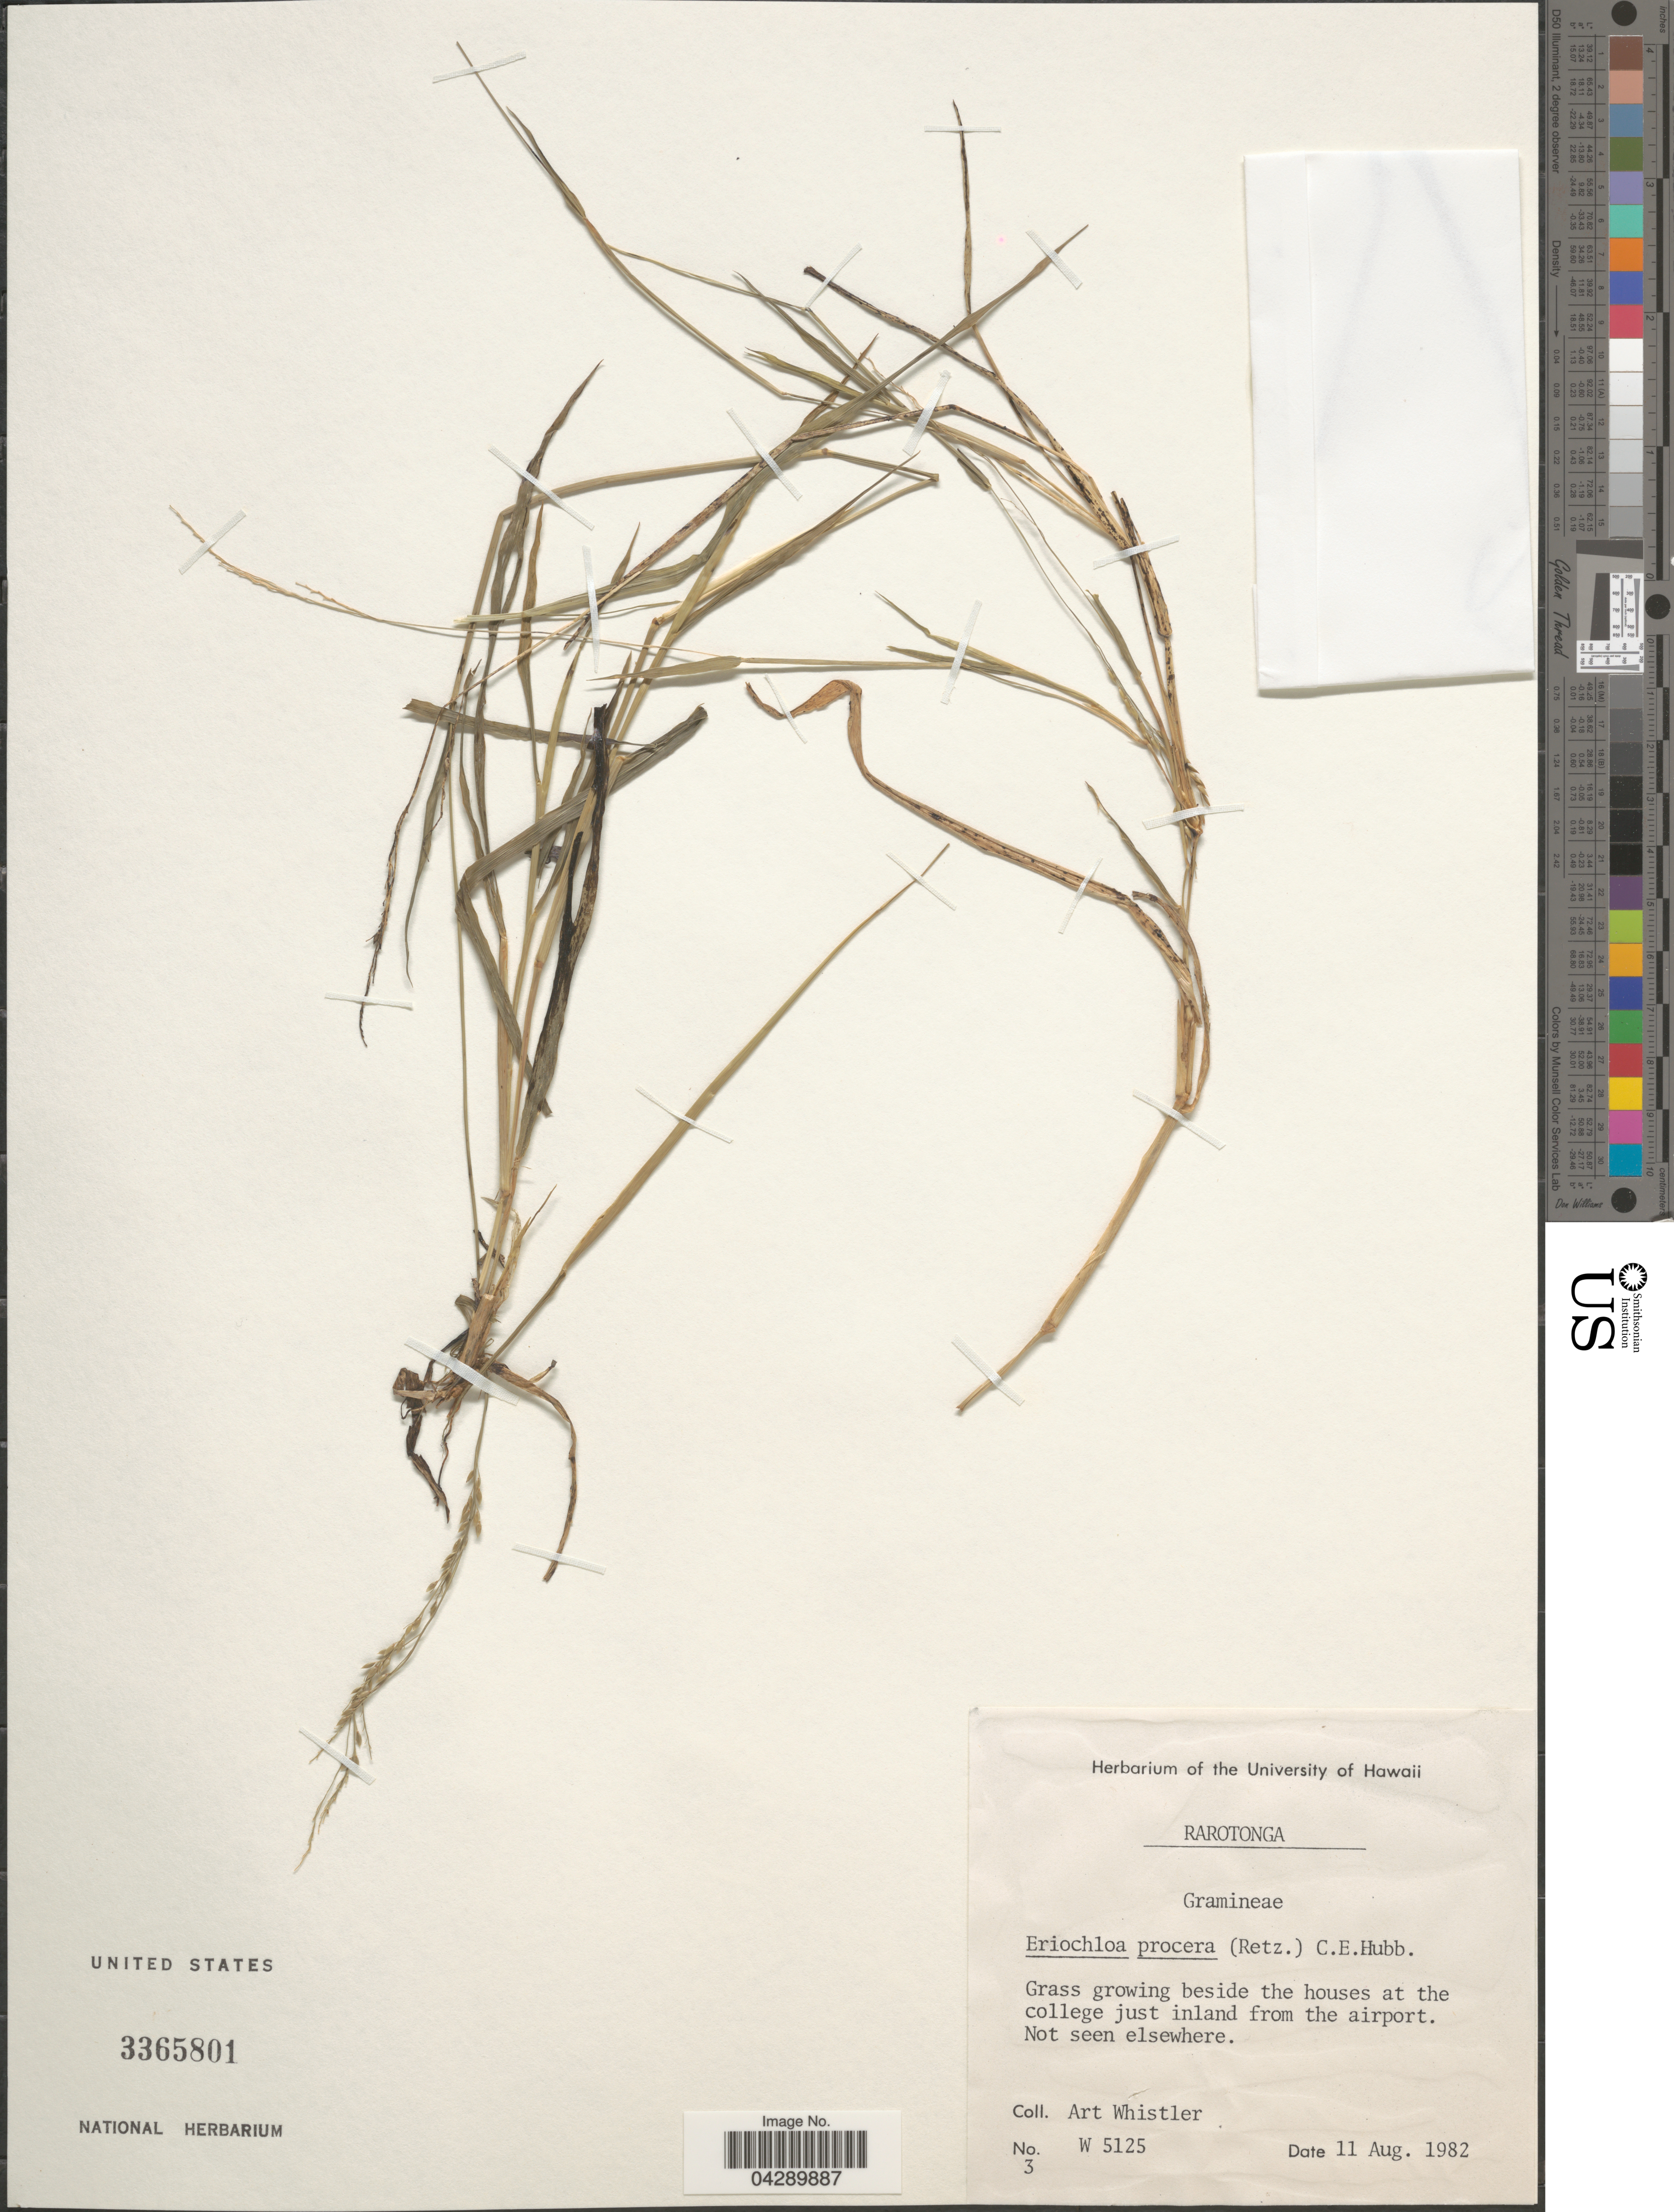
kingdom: Plantae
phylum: Tracheophyta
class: Liliopsida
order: Poales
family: Poaceae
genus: Eriochloa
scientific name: Eriochloa procera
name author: (Retz.) C.E. Hubb.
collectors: A. Whistler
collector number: W5125/3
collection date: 1982-08-11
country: Cook Islands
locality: Rarotonga. Grass growing beside the houses at the college just inland from the airport.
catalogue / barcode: US 3365801